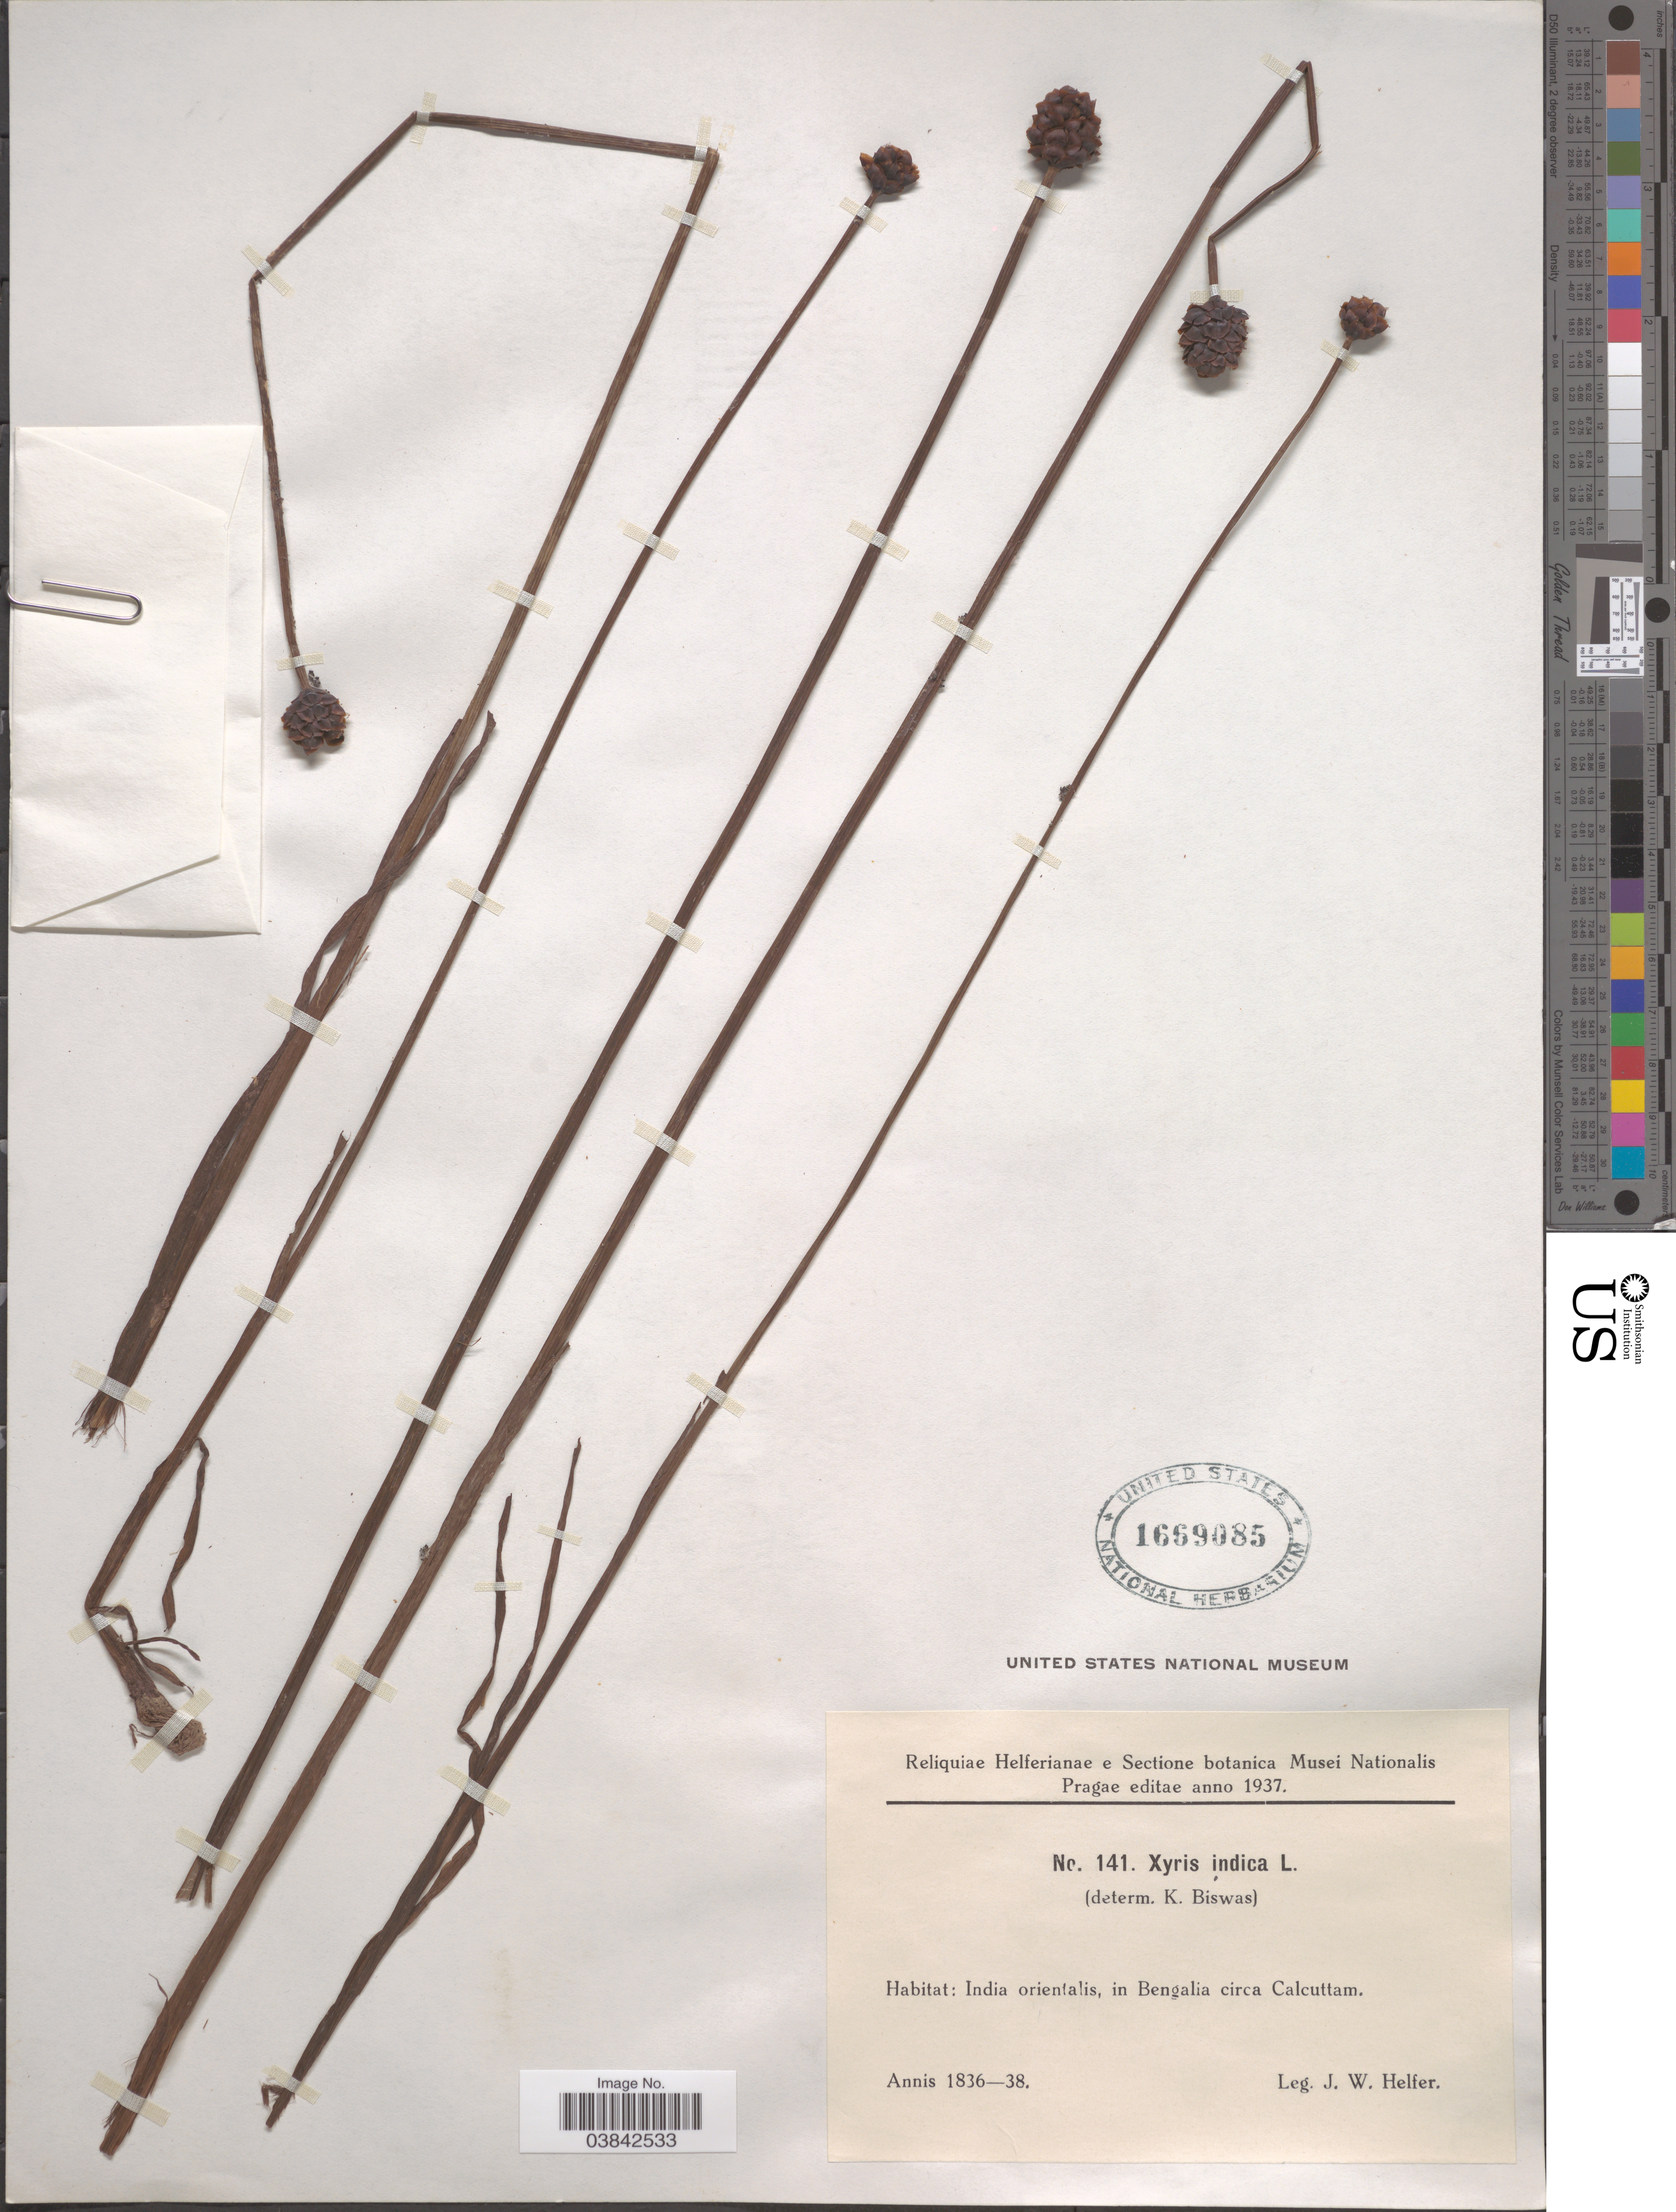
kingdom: Plantae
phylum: Tracheophyta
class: Liliopsida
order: Poales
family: Xyridaceae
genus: Xyris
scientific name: Xyris indica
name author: L.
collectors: J. W. Helfer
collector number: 141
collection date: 1836/1838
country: India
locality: India orientalis, in Bengalia circa Calcuttam.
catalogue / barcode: US 1669085